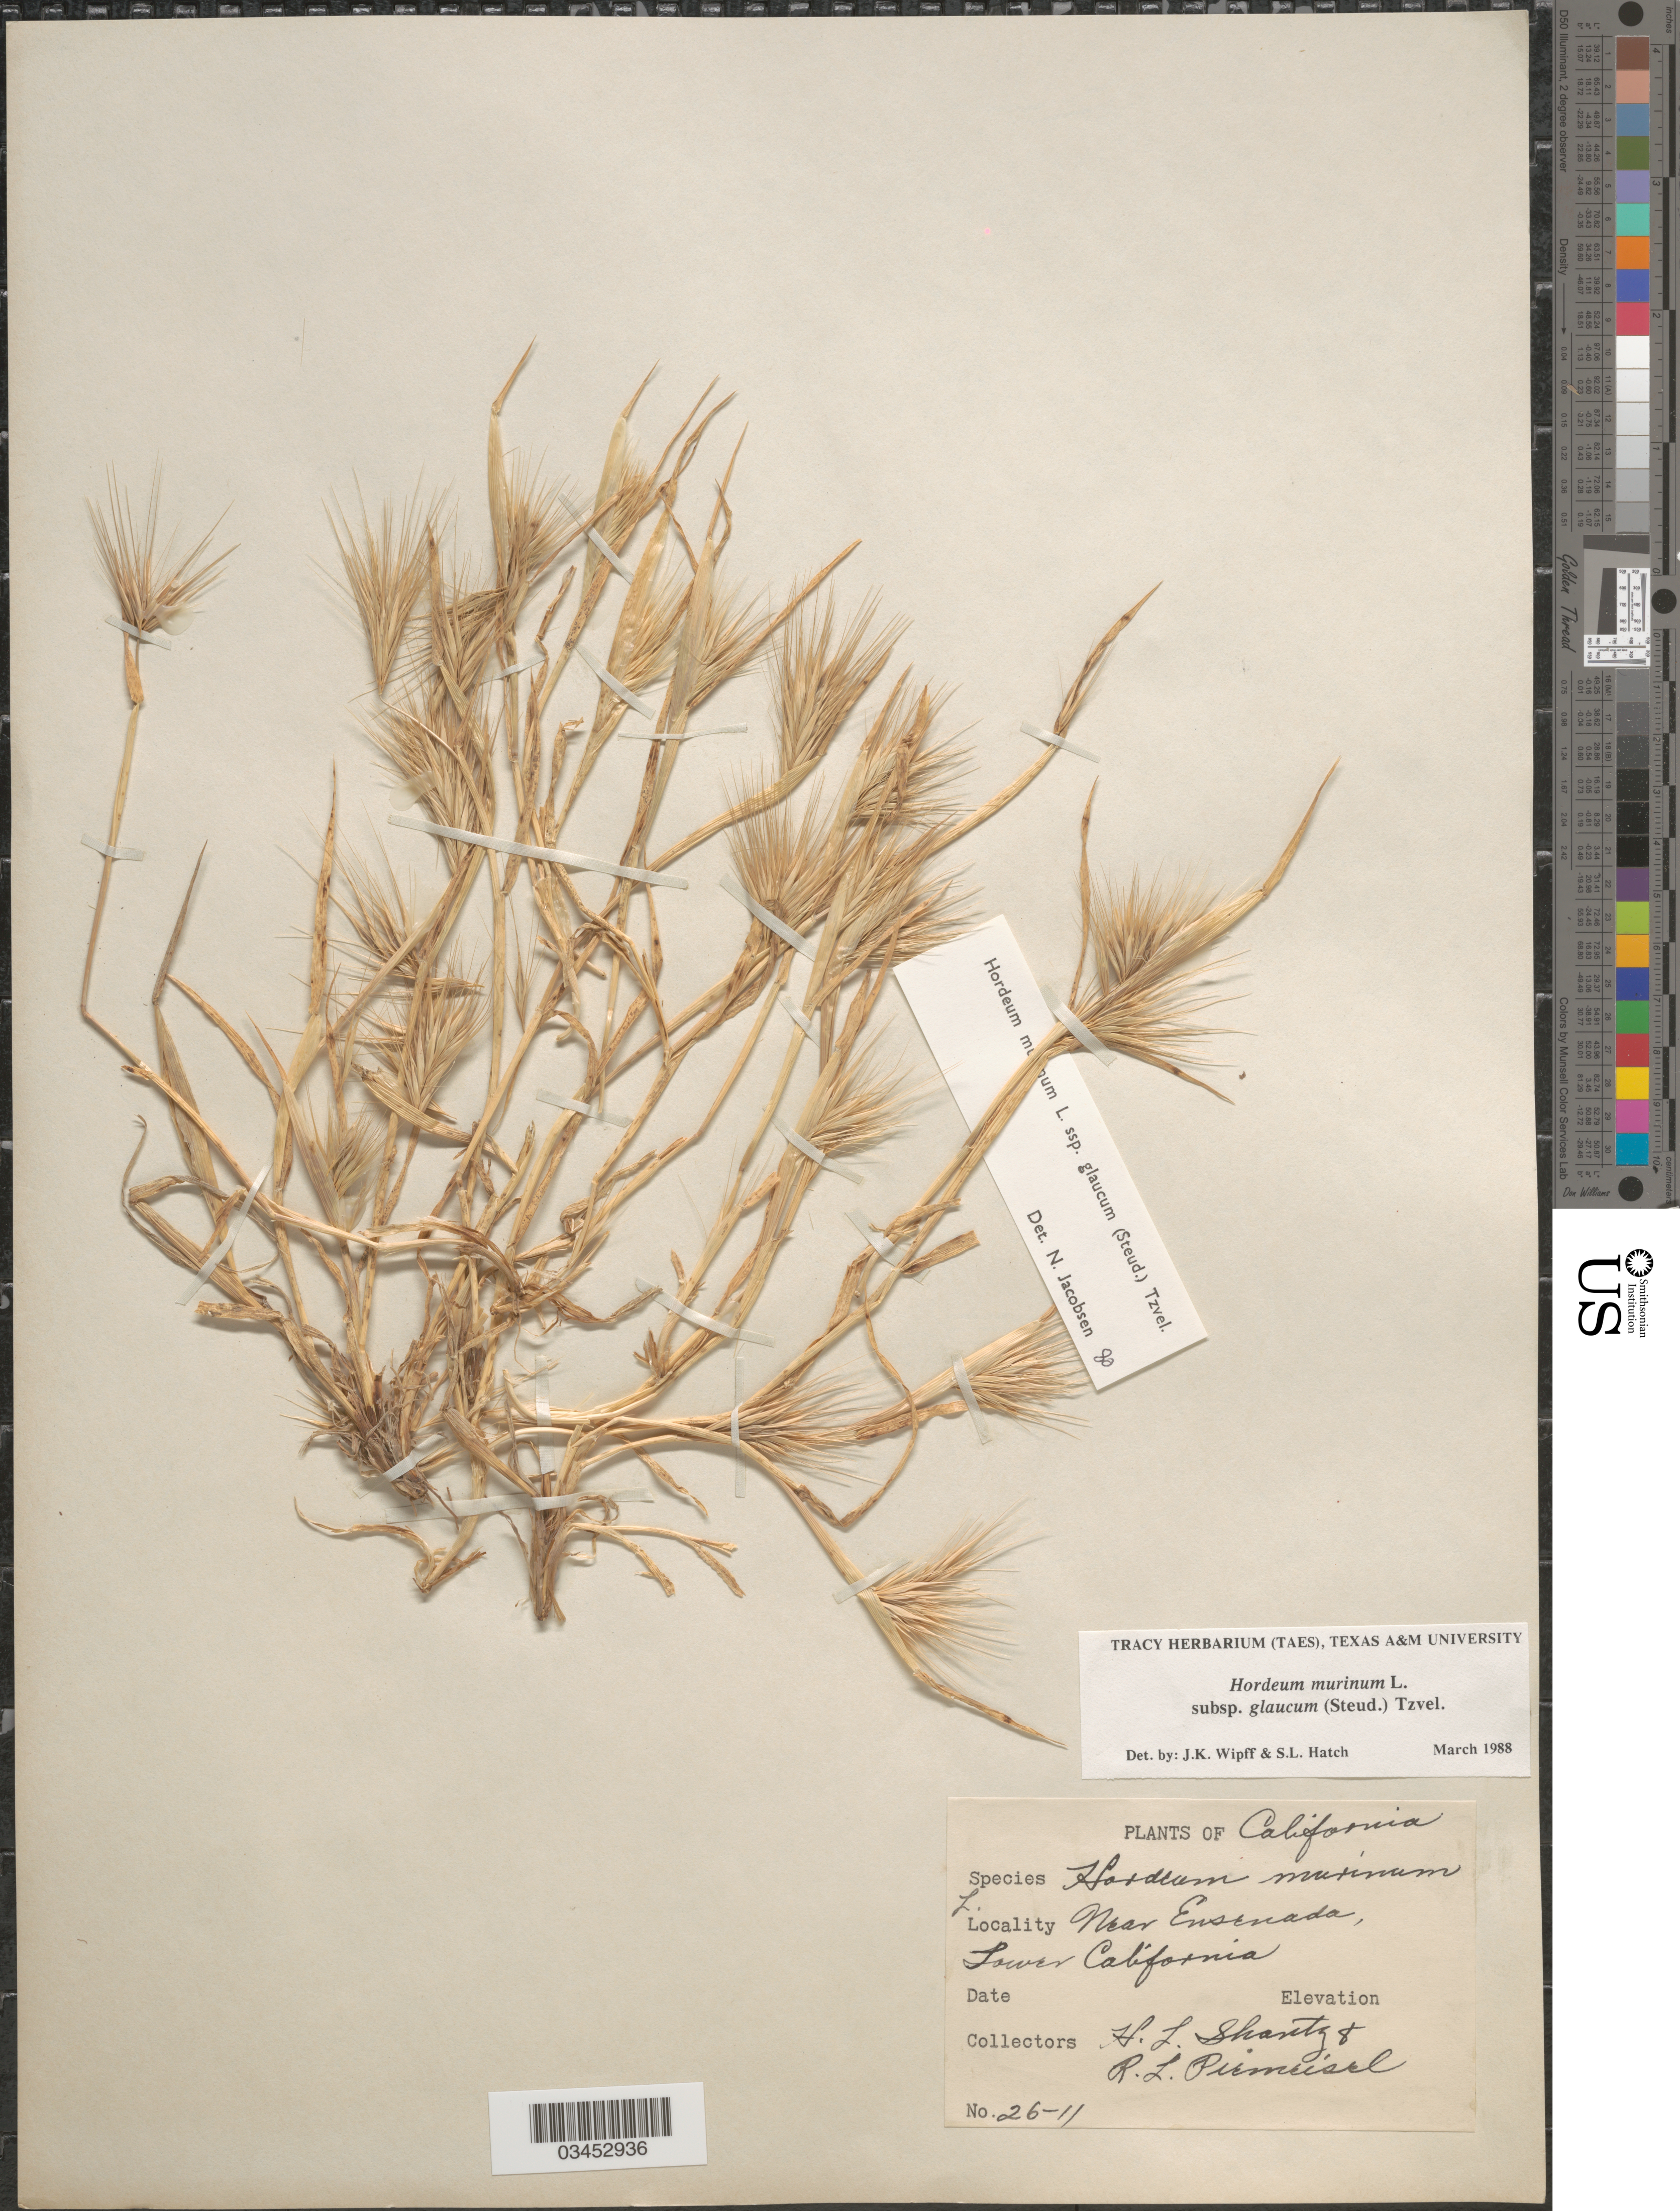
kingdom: Plantae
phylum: Tracheophyta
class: Liliopsida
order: Poales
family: Poaceae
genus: Hordeum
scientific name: Hordeum murinum subsp. glaucum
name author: (Steud.) Tzvelev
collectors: H. Shantz & R. L. Piemeisel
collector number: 26-11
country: United States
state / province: California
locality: Near Enstnada, Lower California.